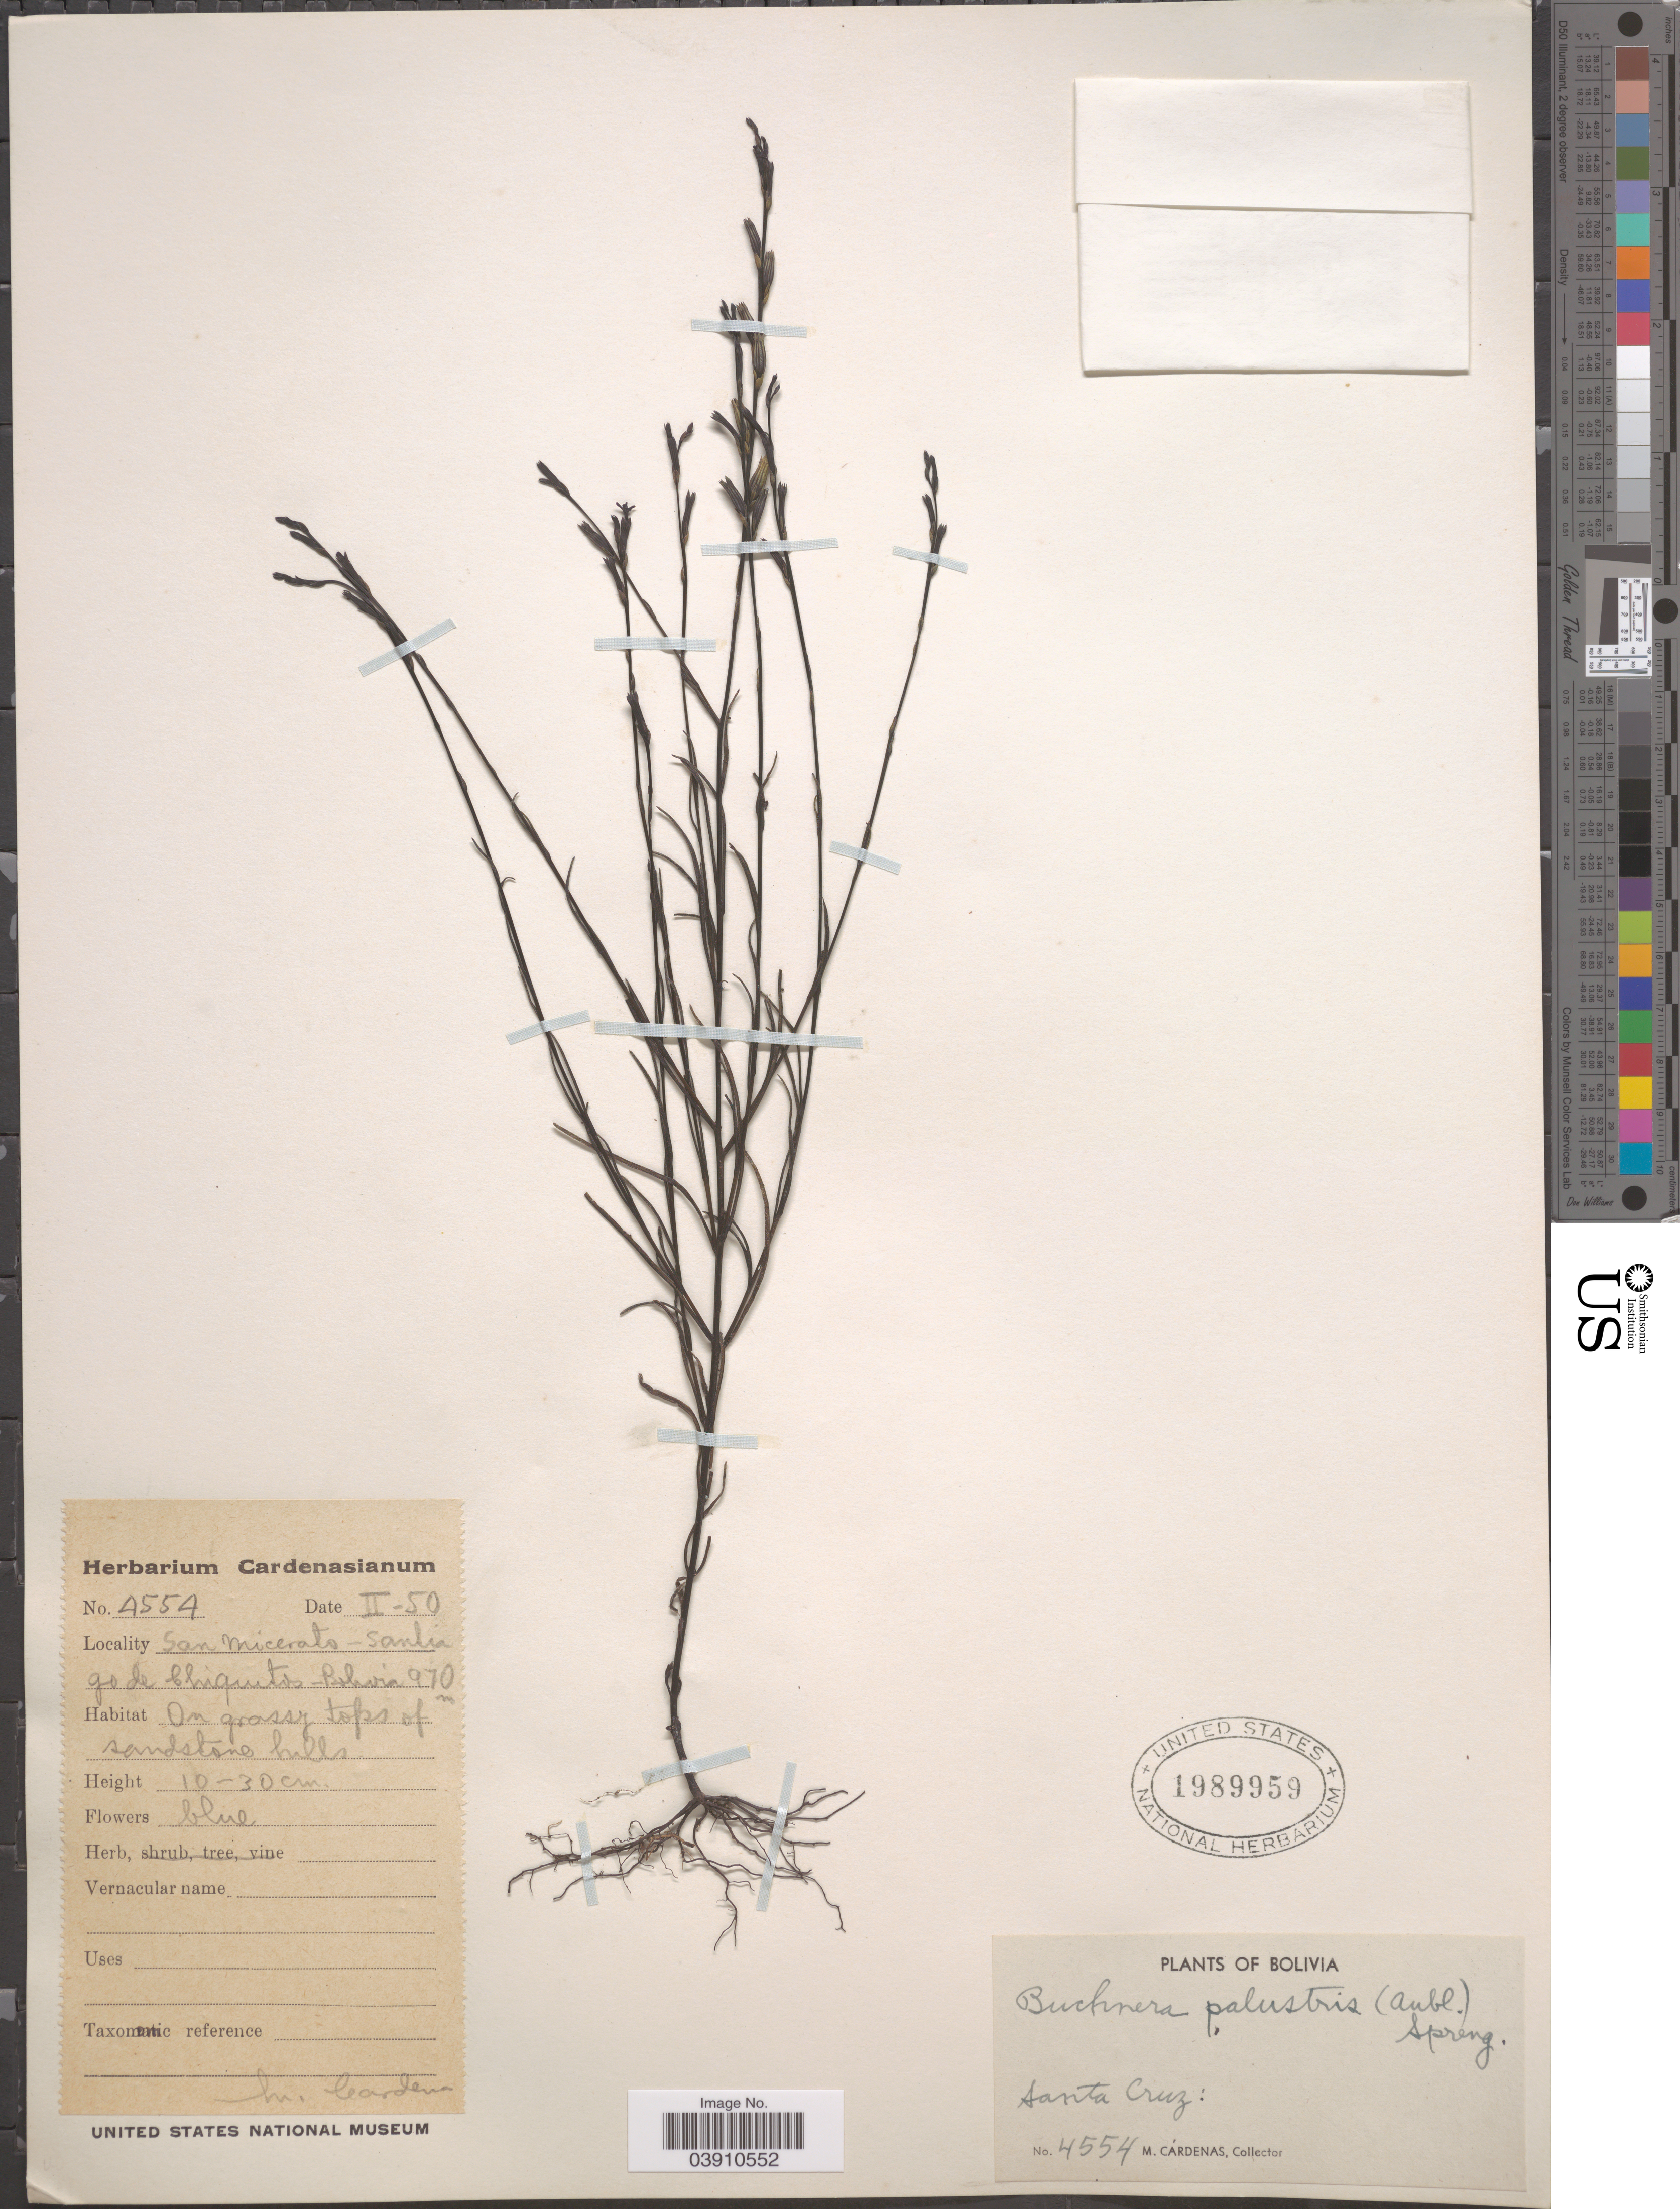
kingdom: Plantae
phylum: Tracheophyta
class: Magnoliopsida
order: Lamiales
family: Orobanchaceae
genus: Buchnera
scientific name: Buchnera palustris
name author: (Aubl.) Spreng.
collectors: M. Cárdenas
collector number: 4554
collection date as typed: Transcribed d/m/y: /2/50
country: Bolivia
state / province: Santa Cruz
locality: San Micerato - Santiago de Chiquitos.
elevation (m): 970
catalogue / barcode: US 1989959